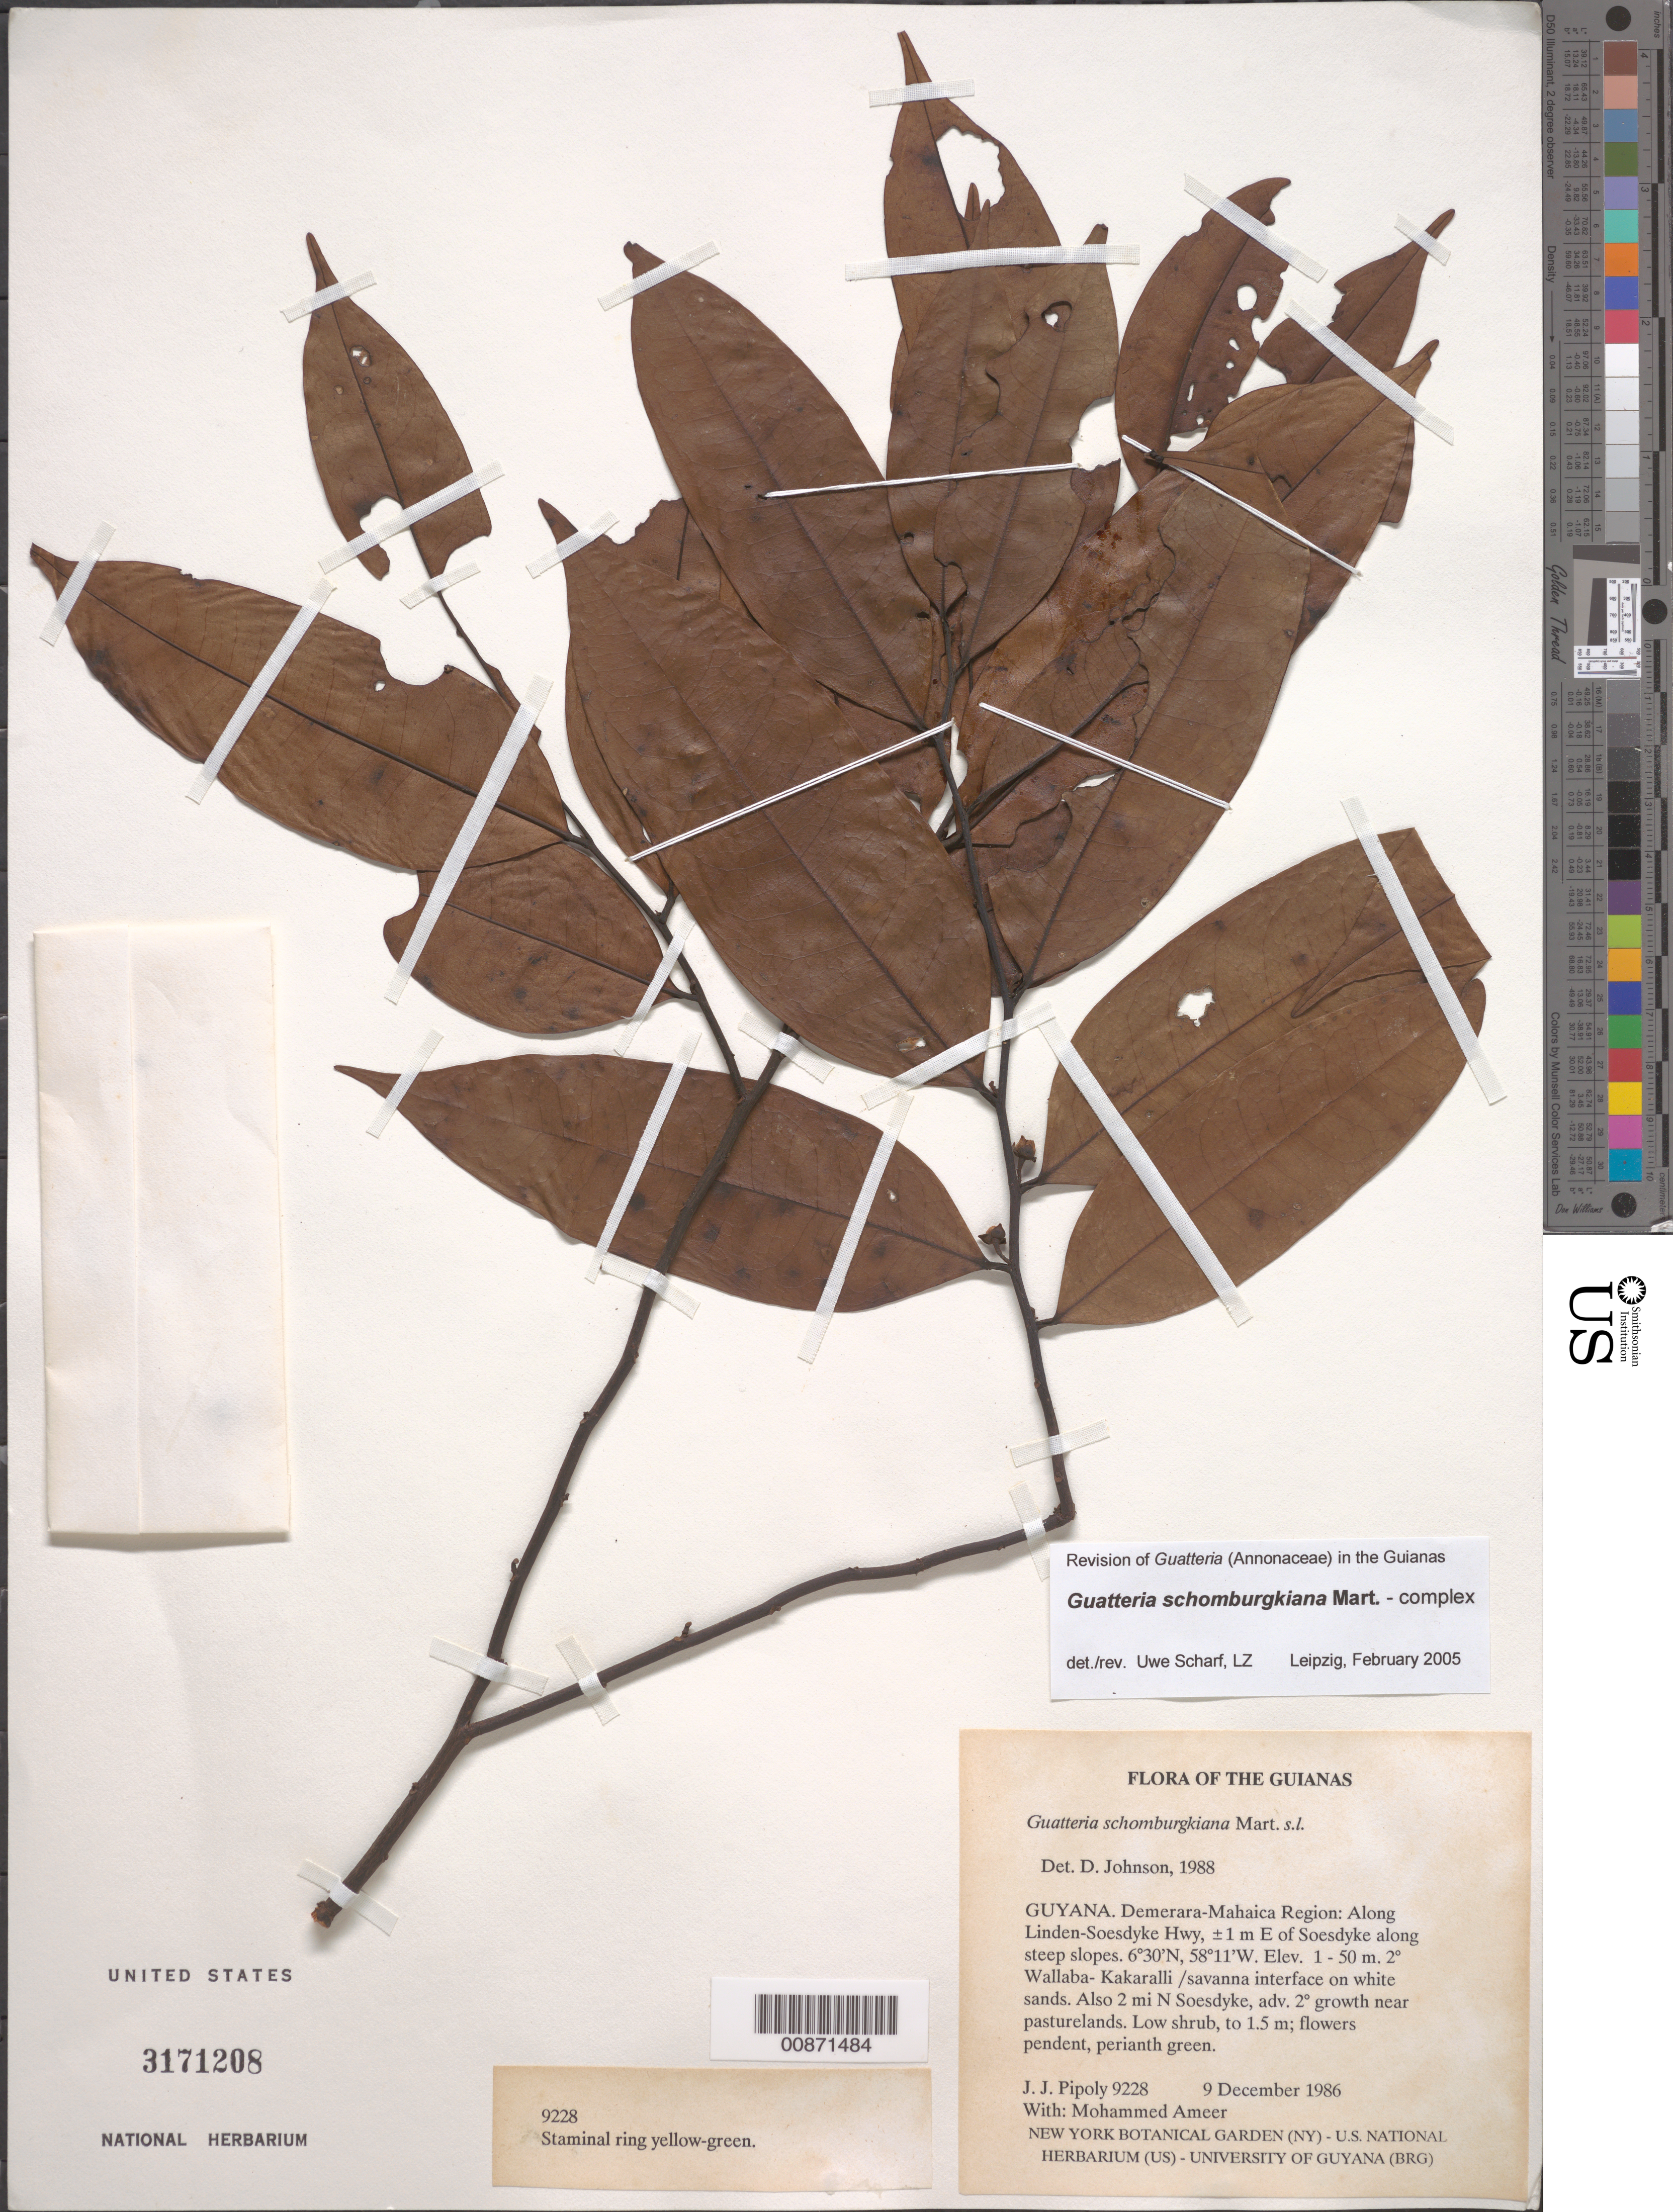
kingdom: Plantae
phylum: Tracheophyta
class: Magnoliopsida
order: Magnoliales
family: Annonaceae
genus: Guatteria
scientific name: Guatteria schomburgkiana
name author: Mart.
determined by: Scharf, U.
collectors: J. J. Pipoly & M. Ameer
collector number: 9228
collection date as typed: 9 December 1986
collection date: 1986-12-09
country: Guyana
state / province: Demerara-Mahaica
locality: Along Linden-Soesdyke Hwy, ±1 m E of Soesdyke along steep slopes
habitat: Secondary Wallaba-Kakaralli - savanna interface on white sands. Also 2 mi N Soesdyke, adv. secondary growth near pasturelands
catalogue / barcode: US 3171208